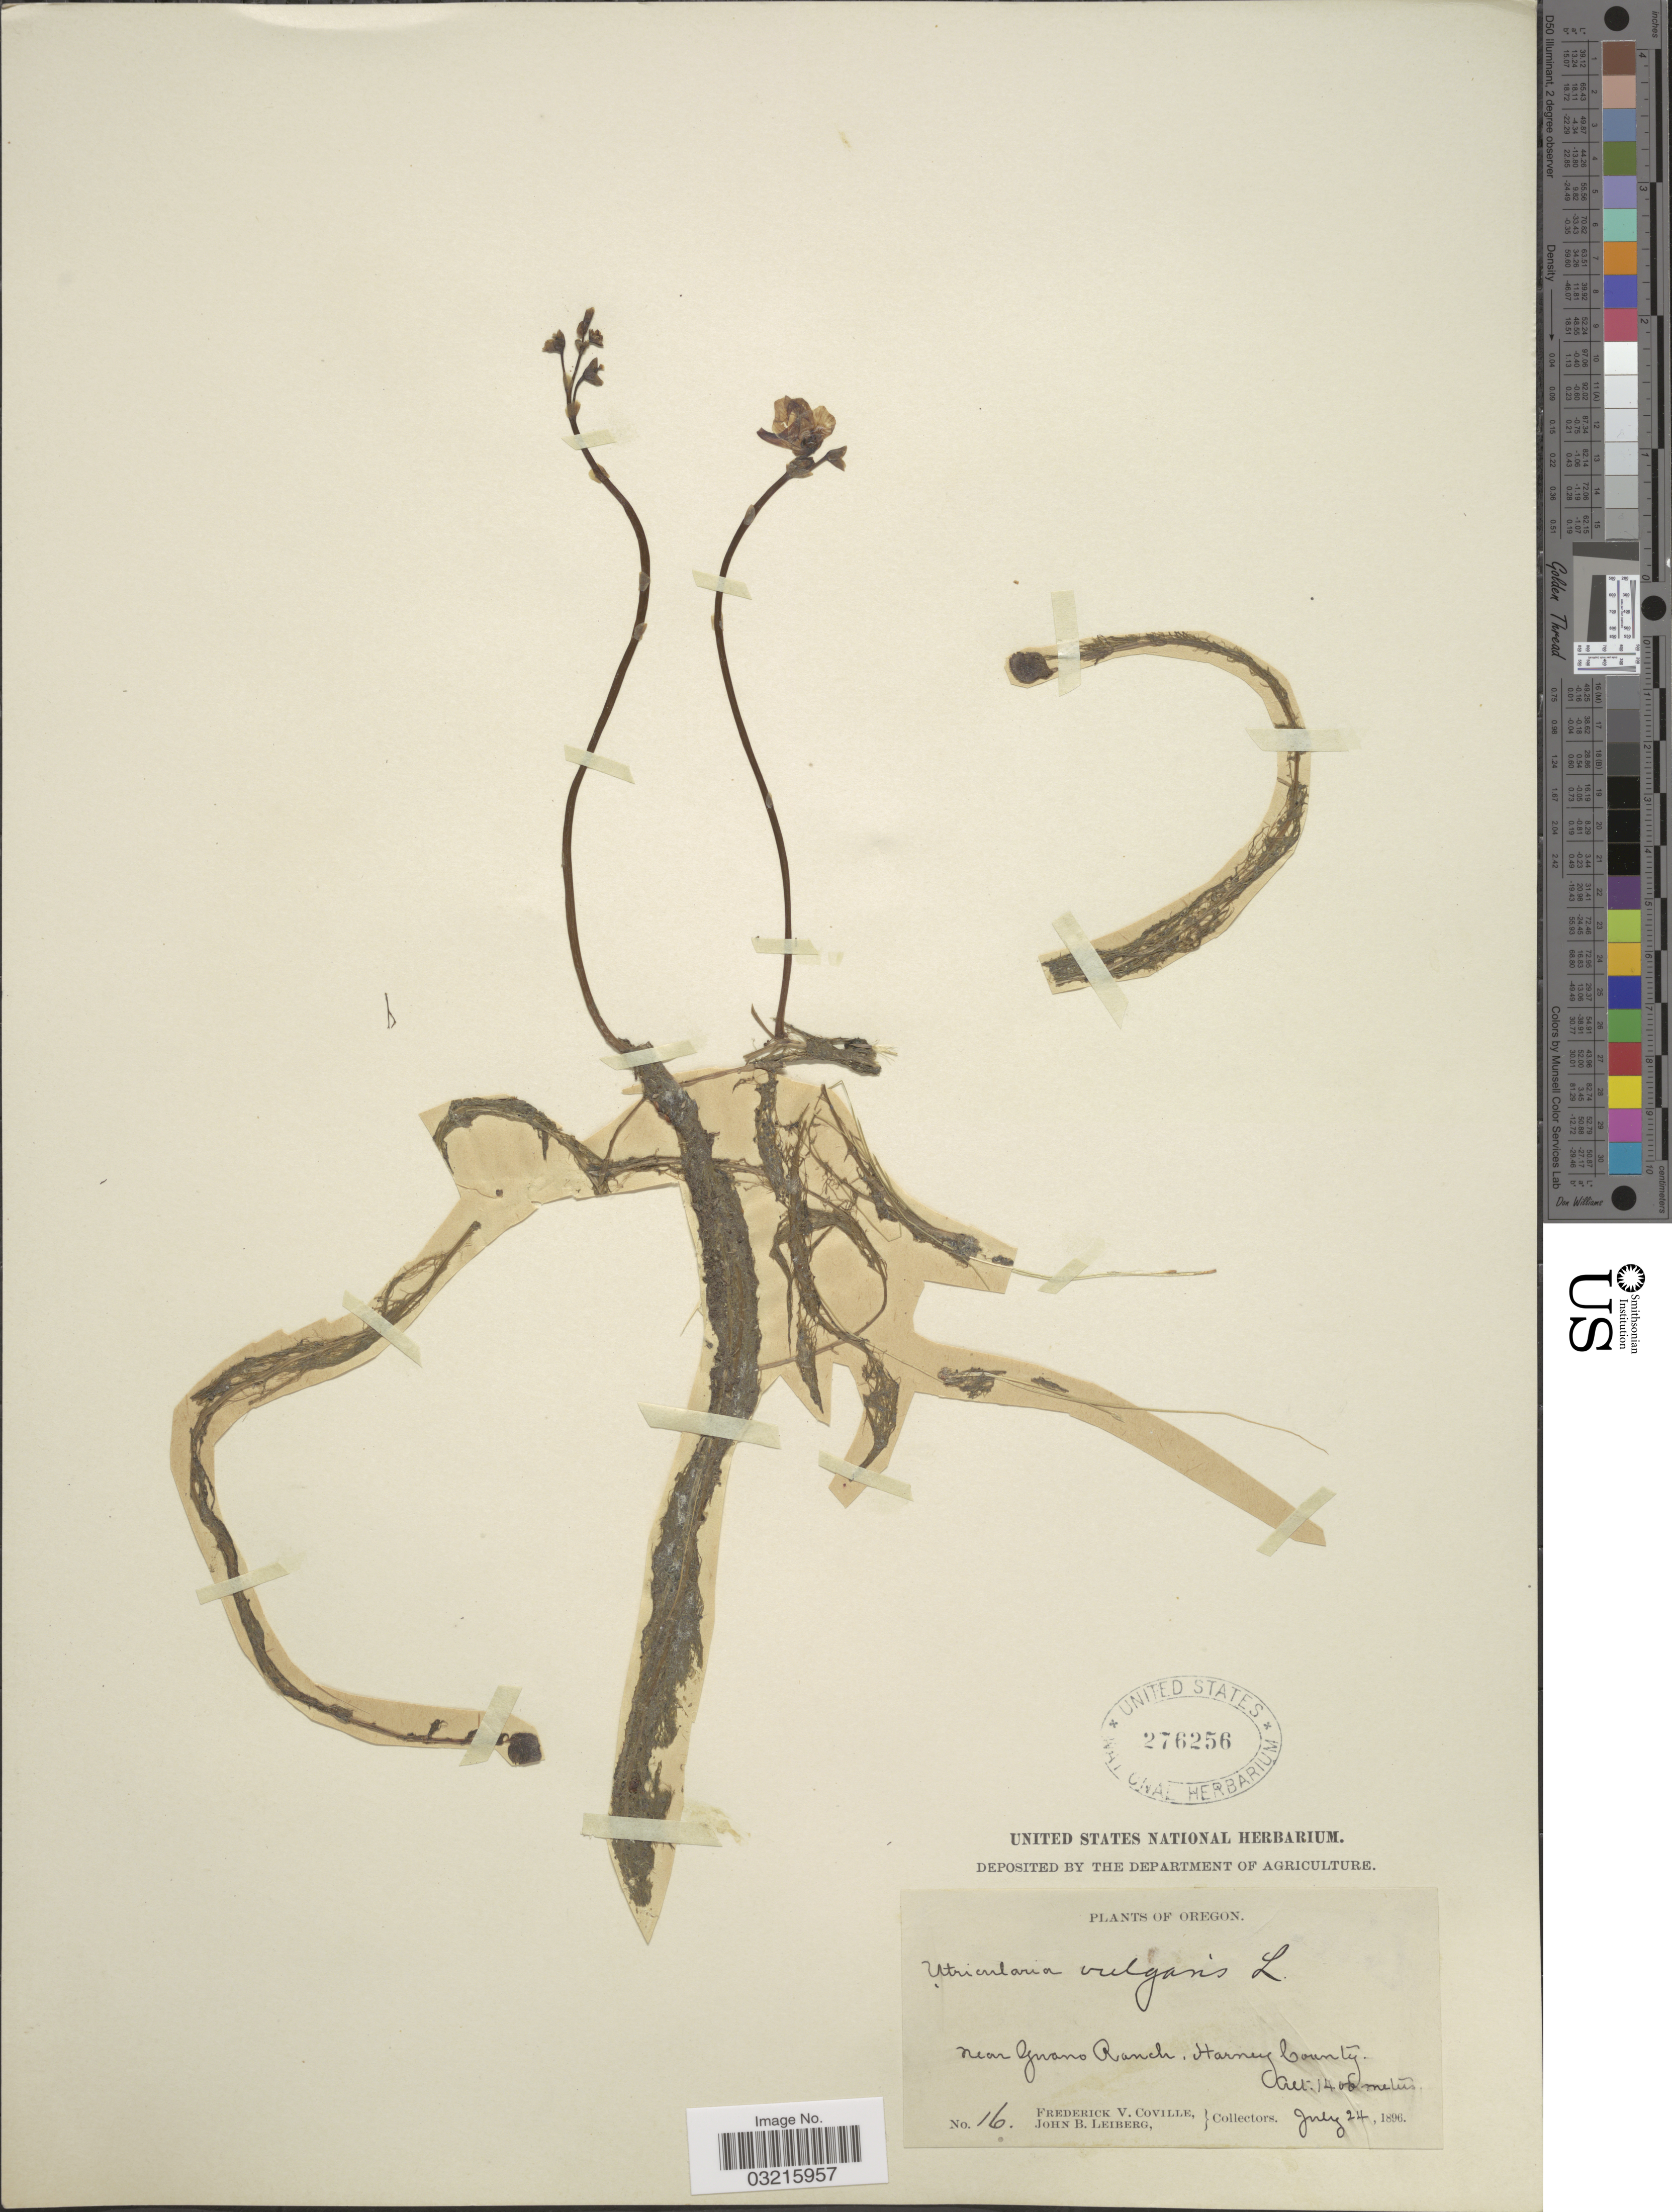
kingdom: Plantae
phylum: Tracheophyta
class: Magnoliopsida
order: Lamiales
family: Lentibulariaceae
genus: Utricularia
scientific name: Utricularia vulgaris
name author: L.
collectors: F. V. Coville & J. B. Leiberg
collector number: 16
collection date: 1896-07-24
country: United States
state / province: Oregon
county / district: Harney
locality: Near Gwano Ranch, Harney County.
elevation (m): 1400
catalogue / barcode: US 276256